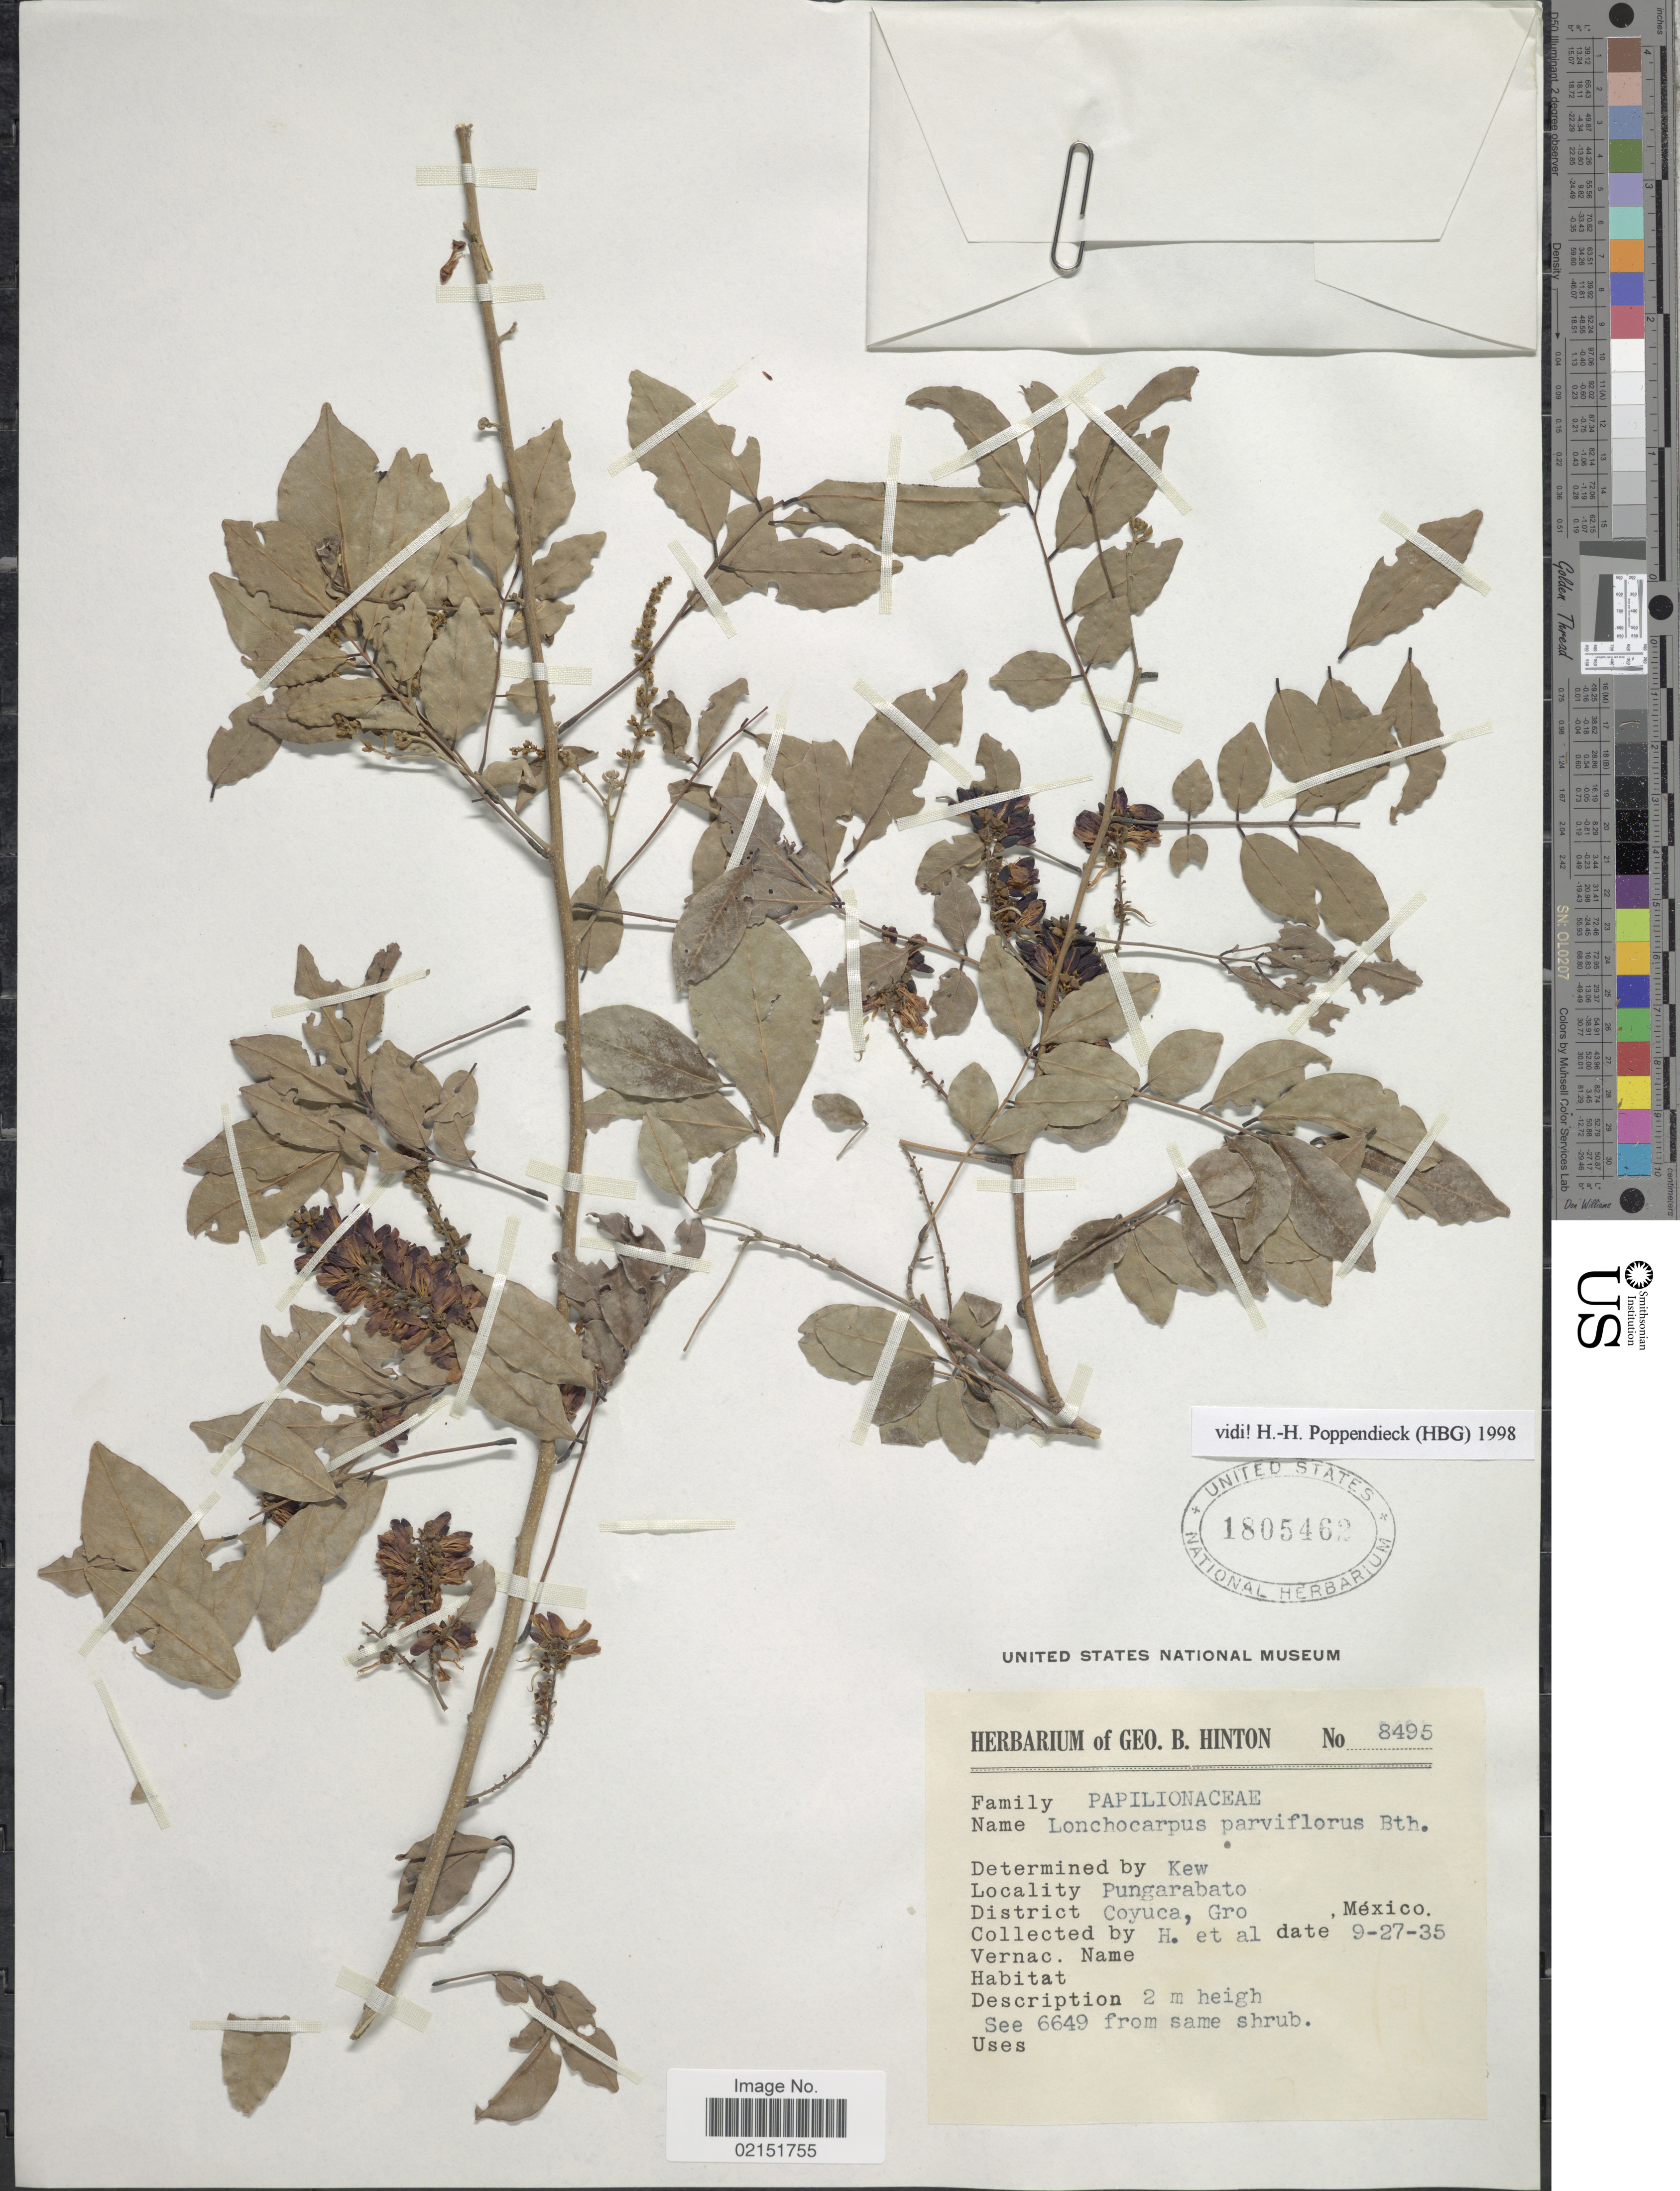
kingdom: Plantae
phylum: Tracheophyta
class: Magnoliopsida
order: Fabales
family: Fabaceae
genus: Lonchocarpus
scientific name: Lonchocarpus parviflorus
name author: Benth.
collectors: G. B. Hinton & et al.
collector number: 8495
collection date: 1935-09-27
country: Mexico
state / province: Guerrero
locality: Pungarabato, District Coyuca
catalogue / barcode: US 1805462